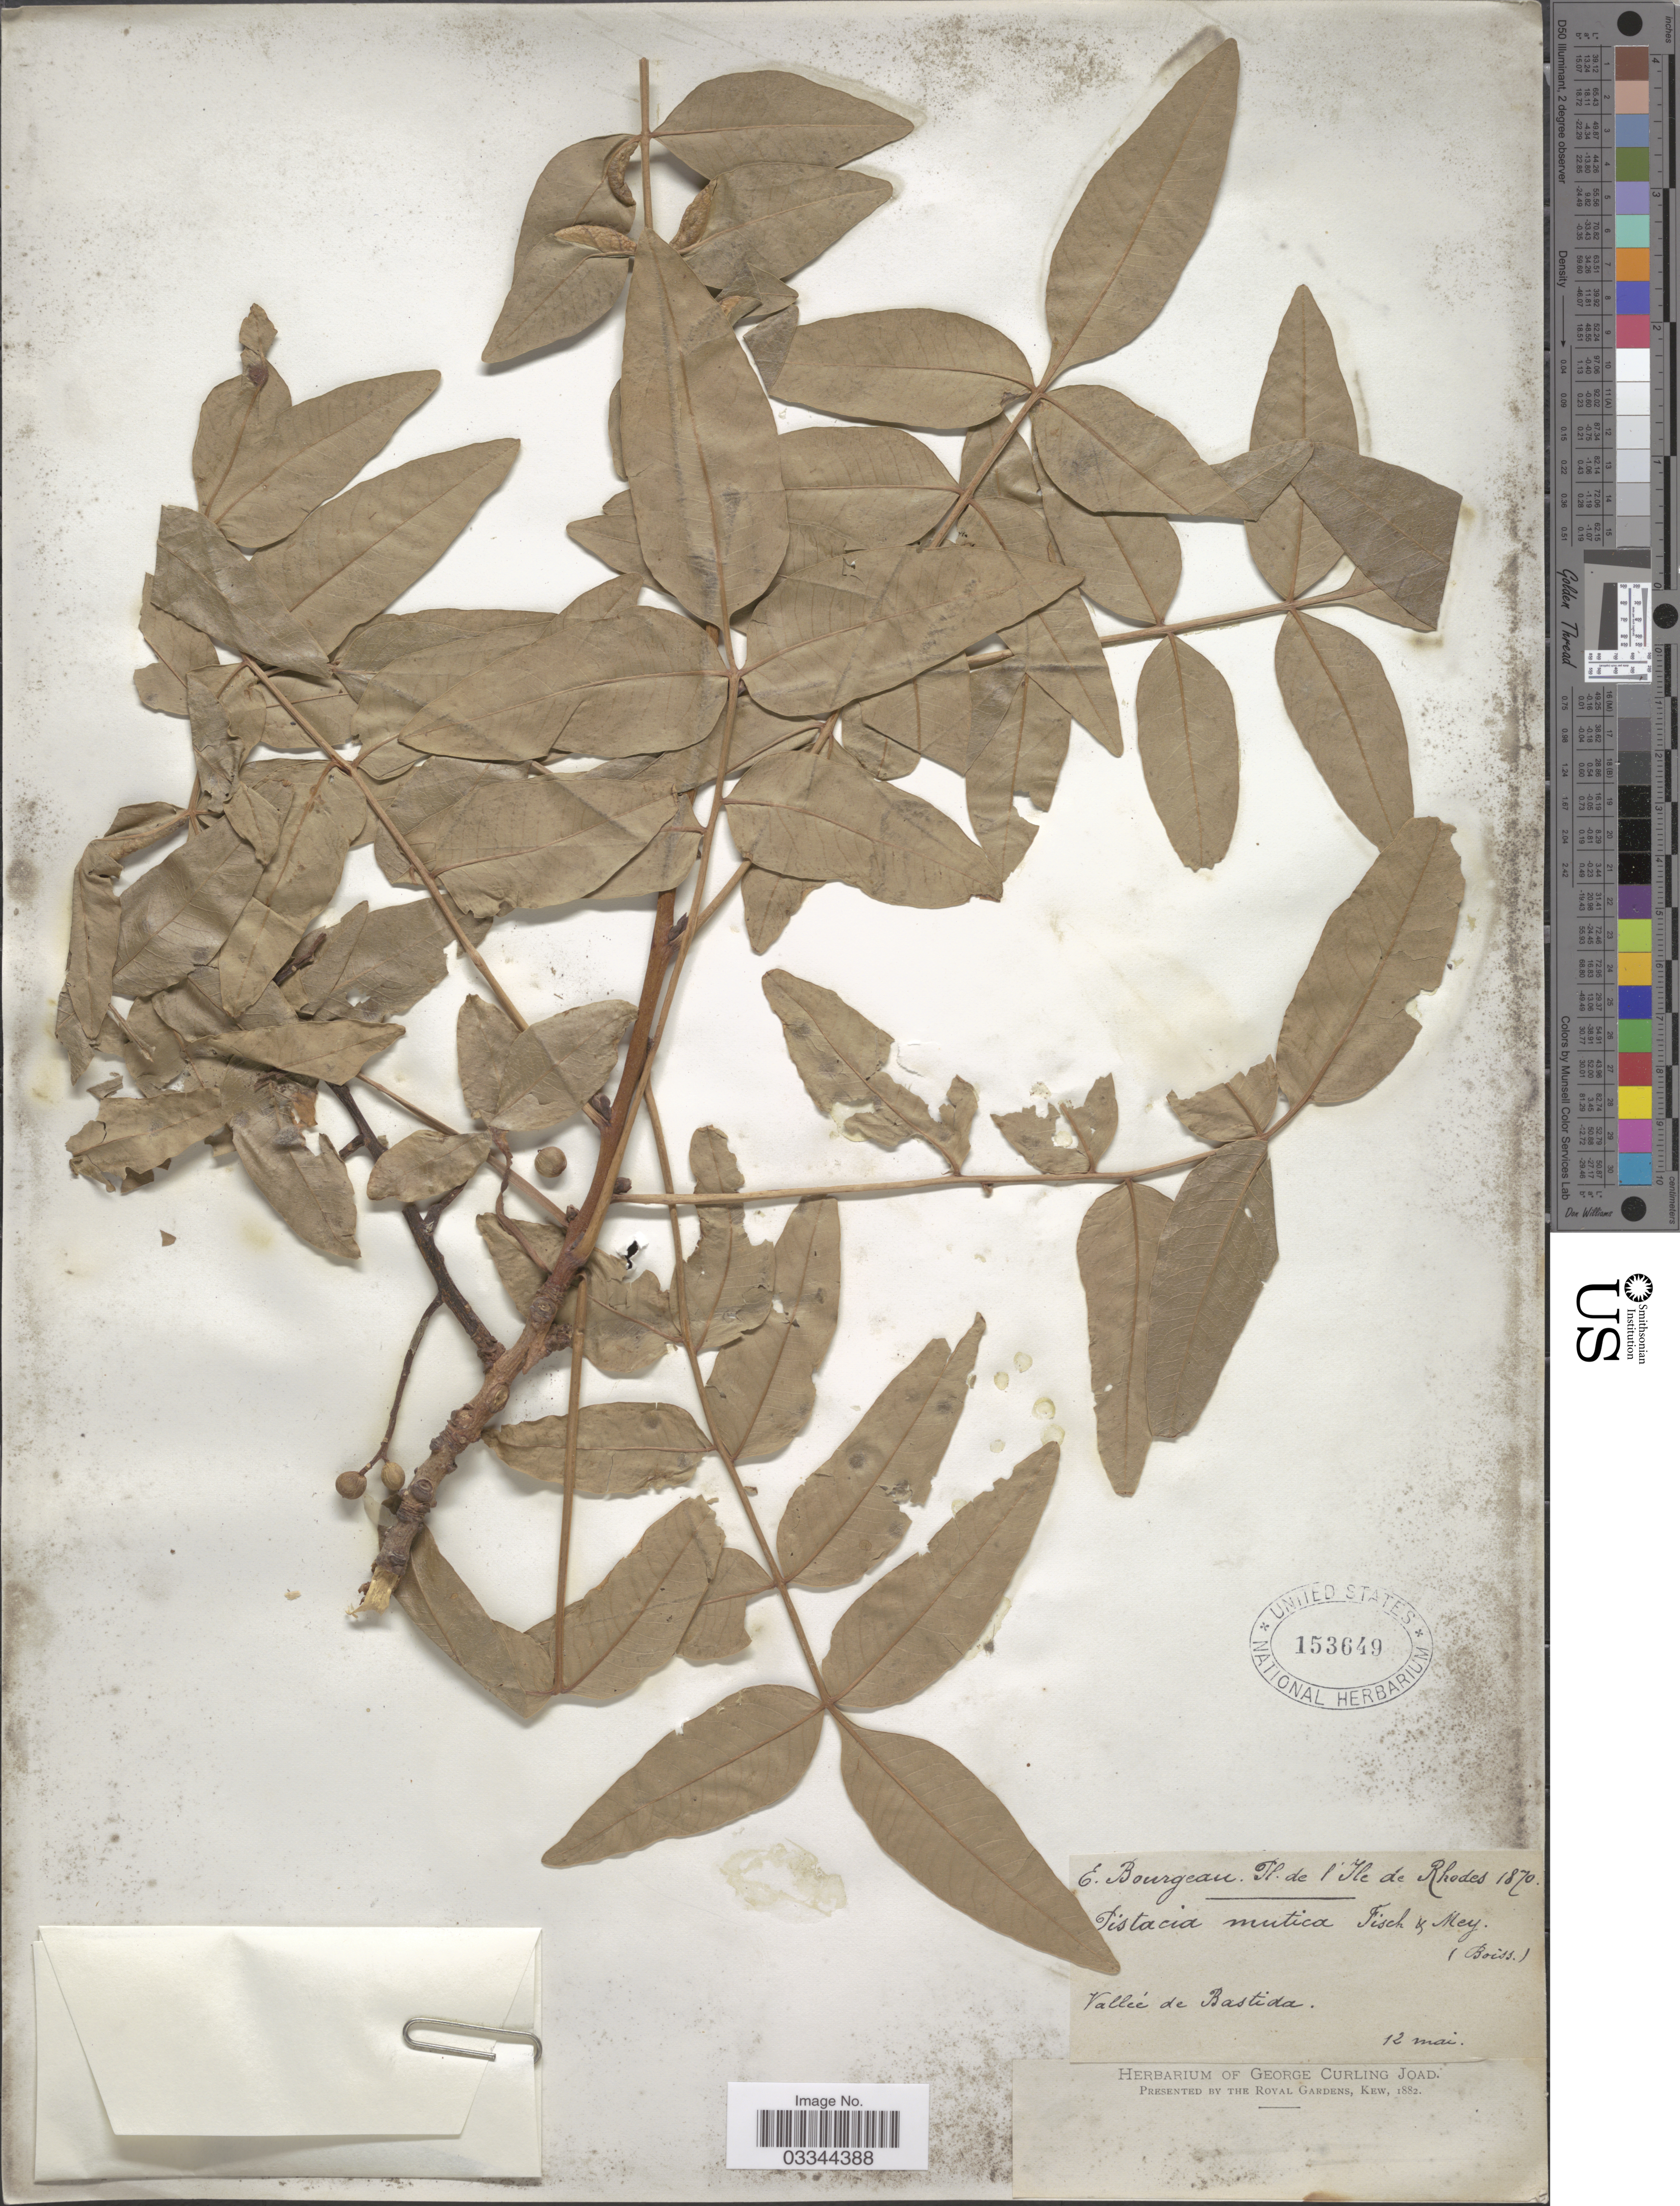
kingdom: Plantae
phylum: Tracheophyta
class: Magnoliopsida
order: Sapindales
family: Anacardiaceae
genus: Pistacia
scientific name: Pistacia mutica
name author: Fisch. & C.A. Mey.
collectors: E. Bourgeau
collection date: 1870-05-12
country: Greece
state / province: South Aegean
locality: Ile de Rhodes. Vallée de Bastida.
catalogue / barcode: US 153649